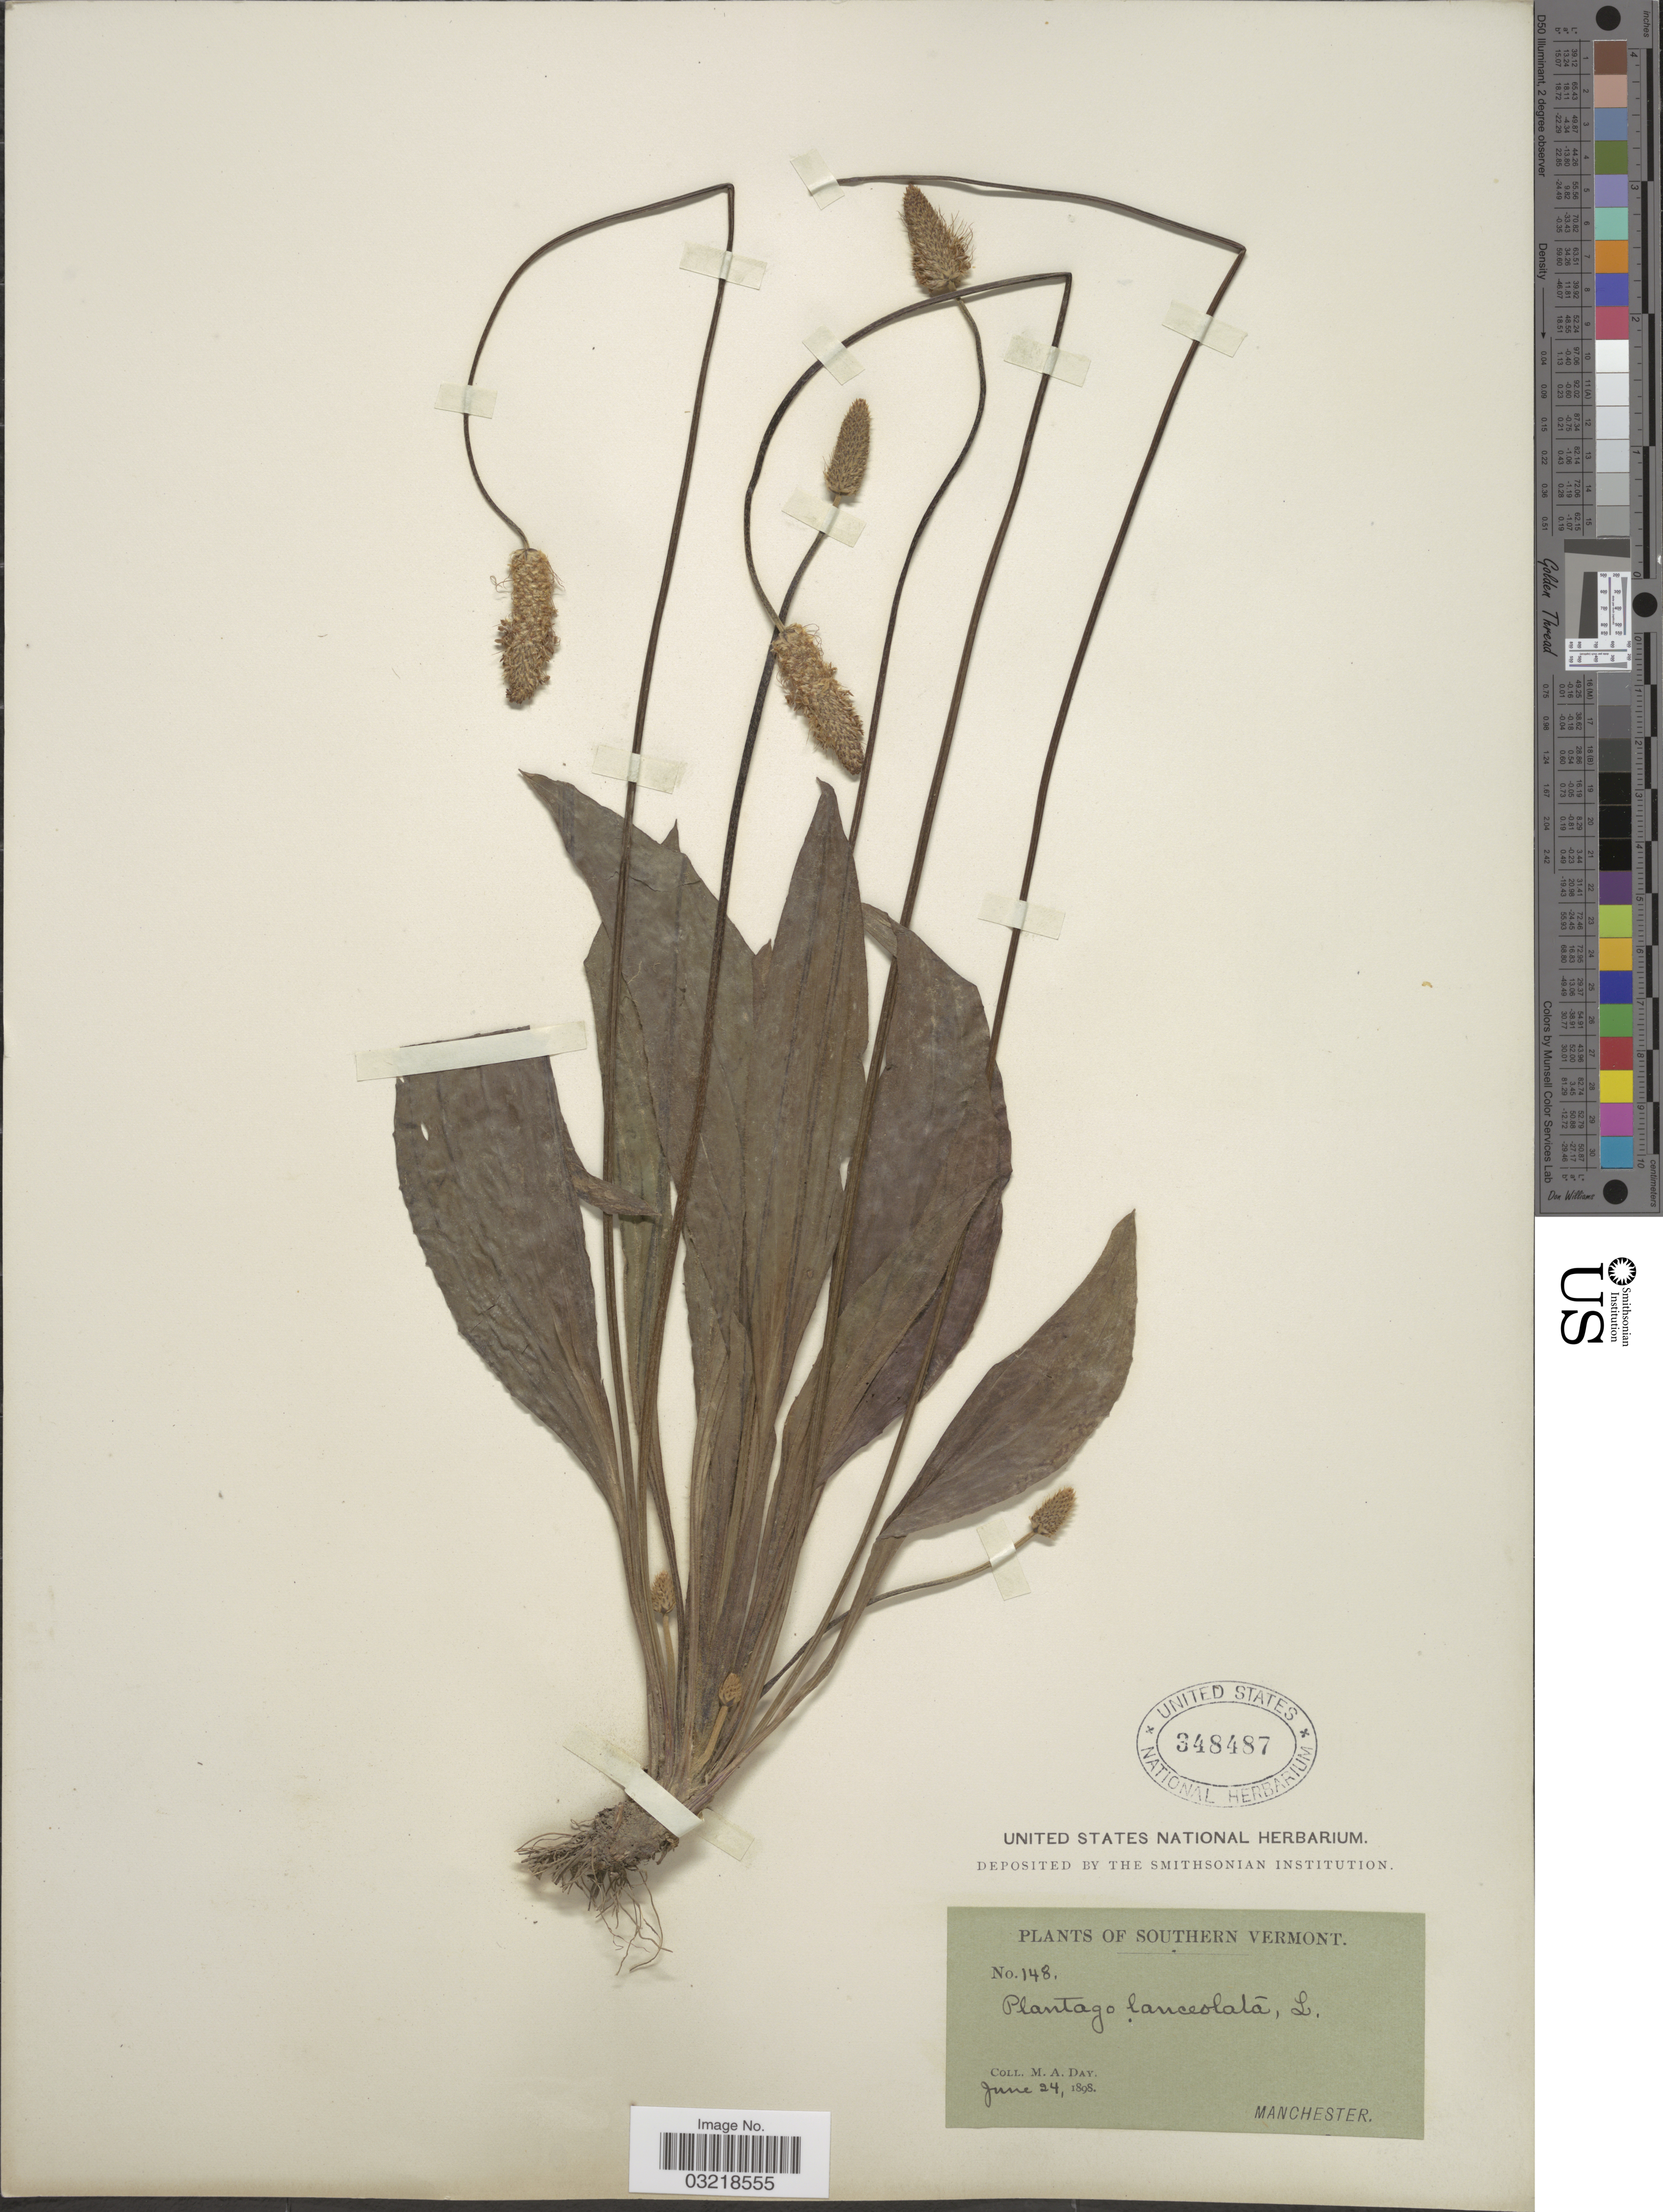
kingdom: Plantae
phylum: Tracheophyta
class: Magnoliopsida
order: Lamiales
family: Plantaginaceae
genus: Plantago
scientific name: Plantago lanceolata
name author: L.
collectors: M. Day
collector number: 148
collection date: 1898-06-24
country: United States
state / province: Vermont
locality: Southern Vermont. Manchester.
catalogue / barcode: US 348487